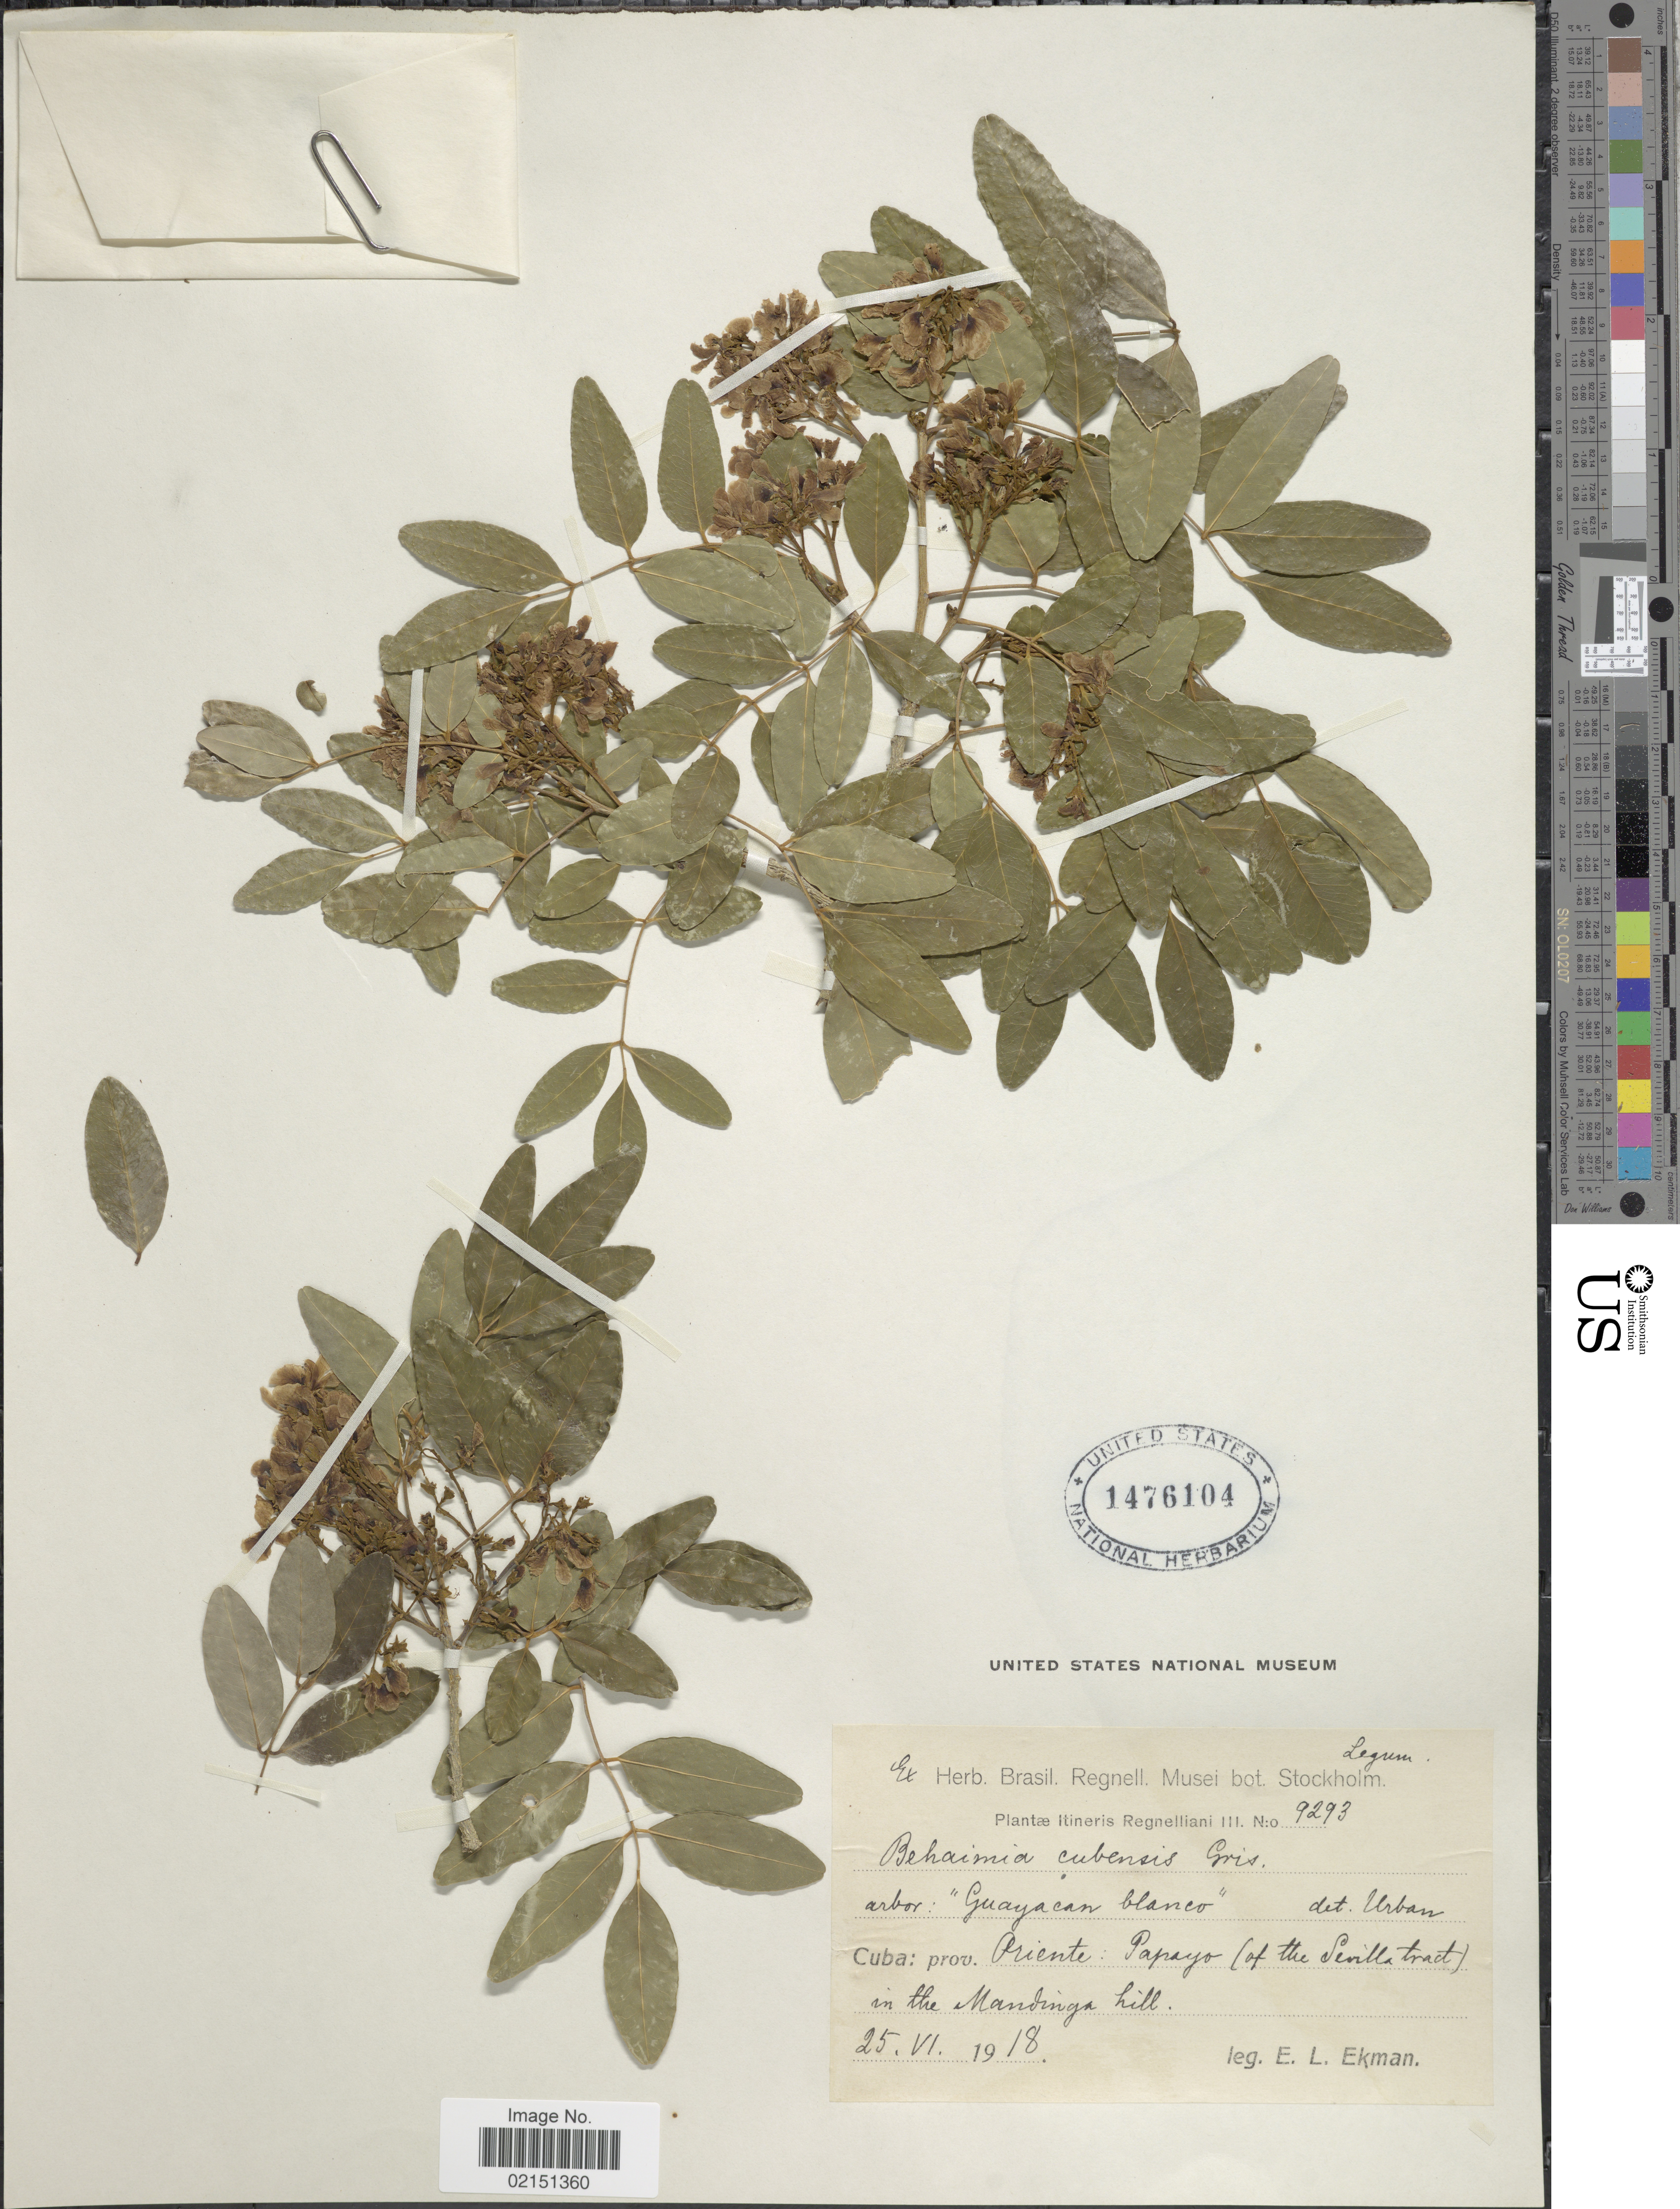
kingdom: Plantae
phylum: Tracheophyta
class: Magnoliopsida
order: Fabales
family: Fabaceae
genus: Behaimia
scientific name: Behaimia cubensis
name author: Griseb.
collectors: E. L. Ekman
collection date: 1918-06-25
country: Cuba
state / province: Oriente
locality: Cuba; Prov. Oriente, Papayo (of the Sevilla tract) in the Mandinga hill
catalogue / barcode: US 1476104